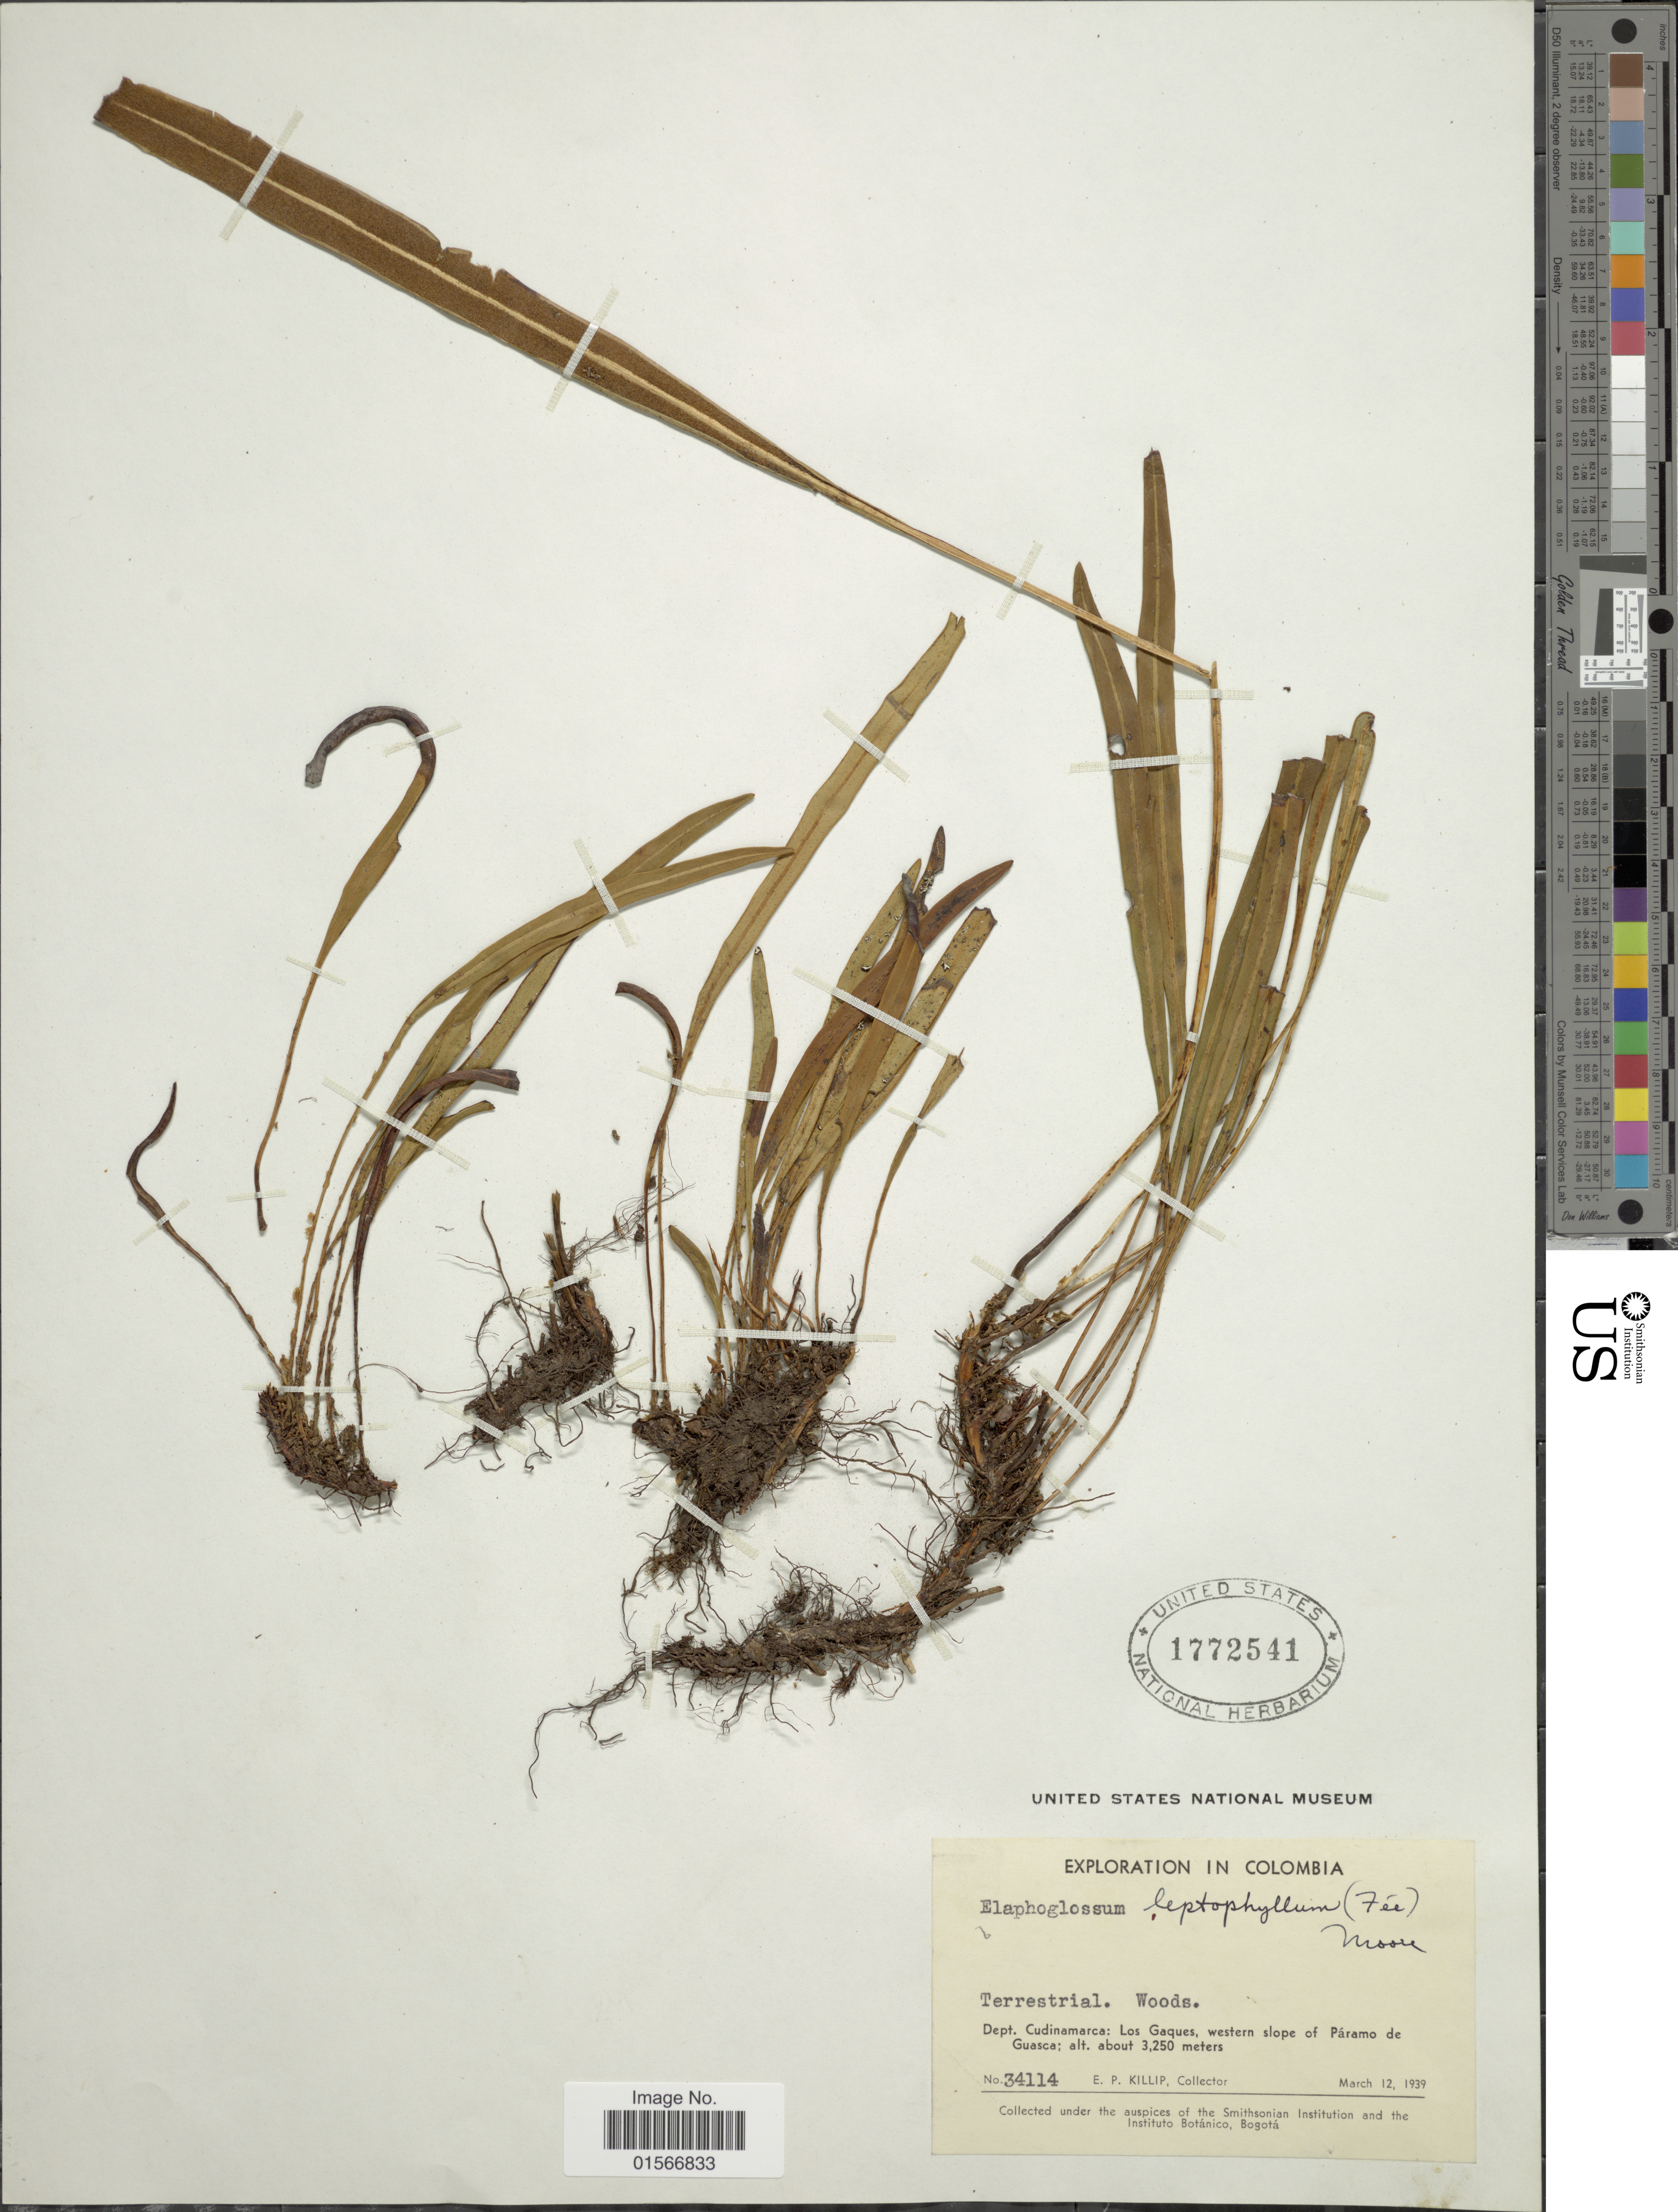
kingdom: Plantae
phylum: Tracheophyta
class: Polypodiopsida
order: Polypodiales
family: Dryopteridaceae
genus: Elaphoglossum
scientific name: Elaphoglossum leptophyllum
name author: (Fée) T. Moore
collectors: E. P. Killip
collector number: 34114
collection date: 1939-03-12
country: Colombia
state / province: Cundinamarca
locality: Dept. Cundinamarca: Los Gaques, western slope of Páramo de Guasca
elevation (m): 3250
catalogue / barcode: US 1772541